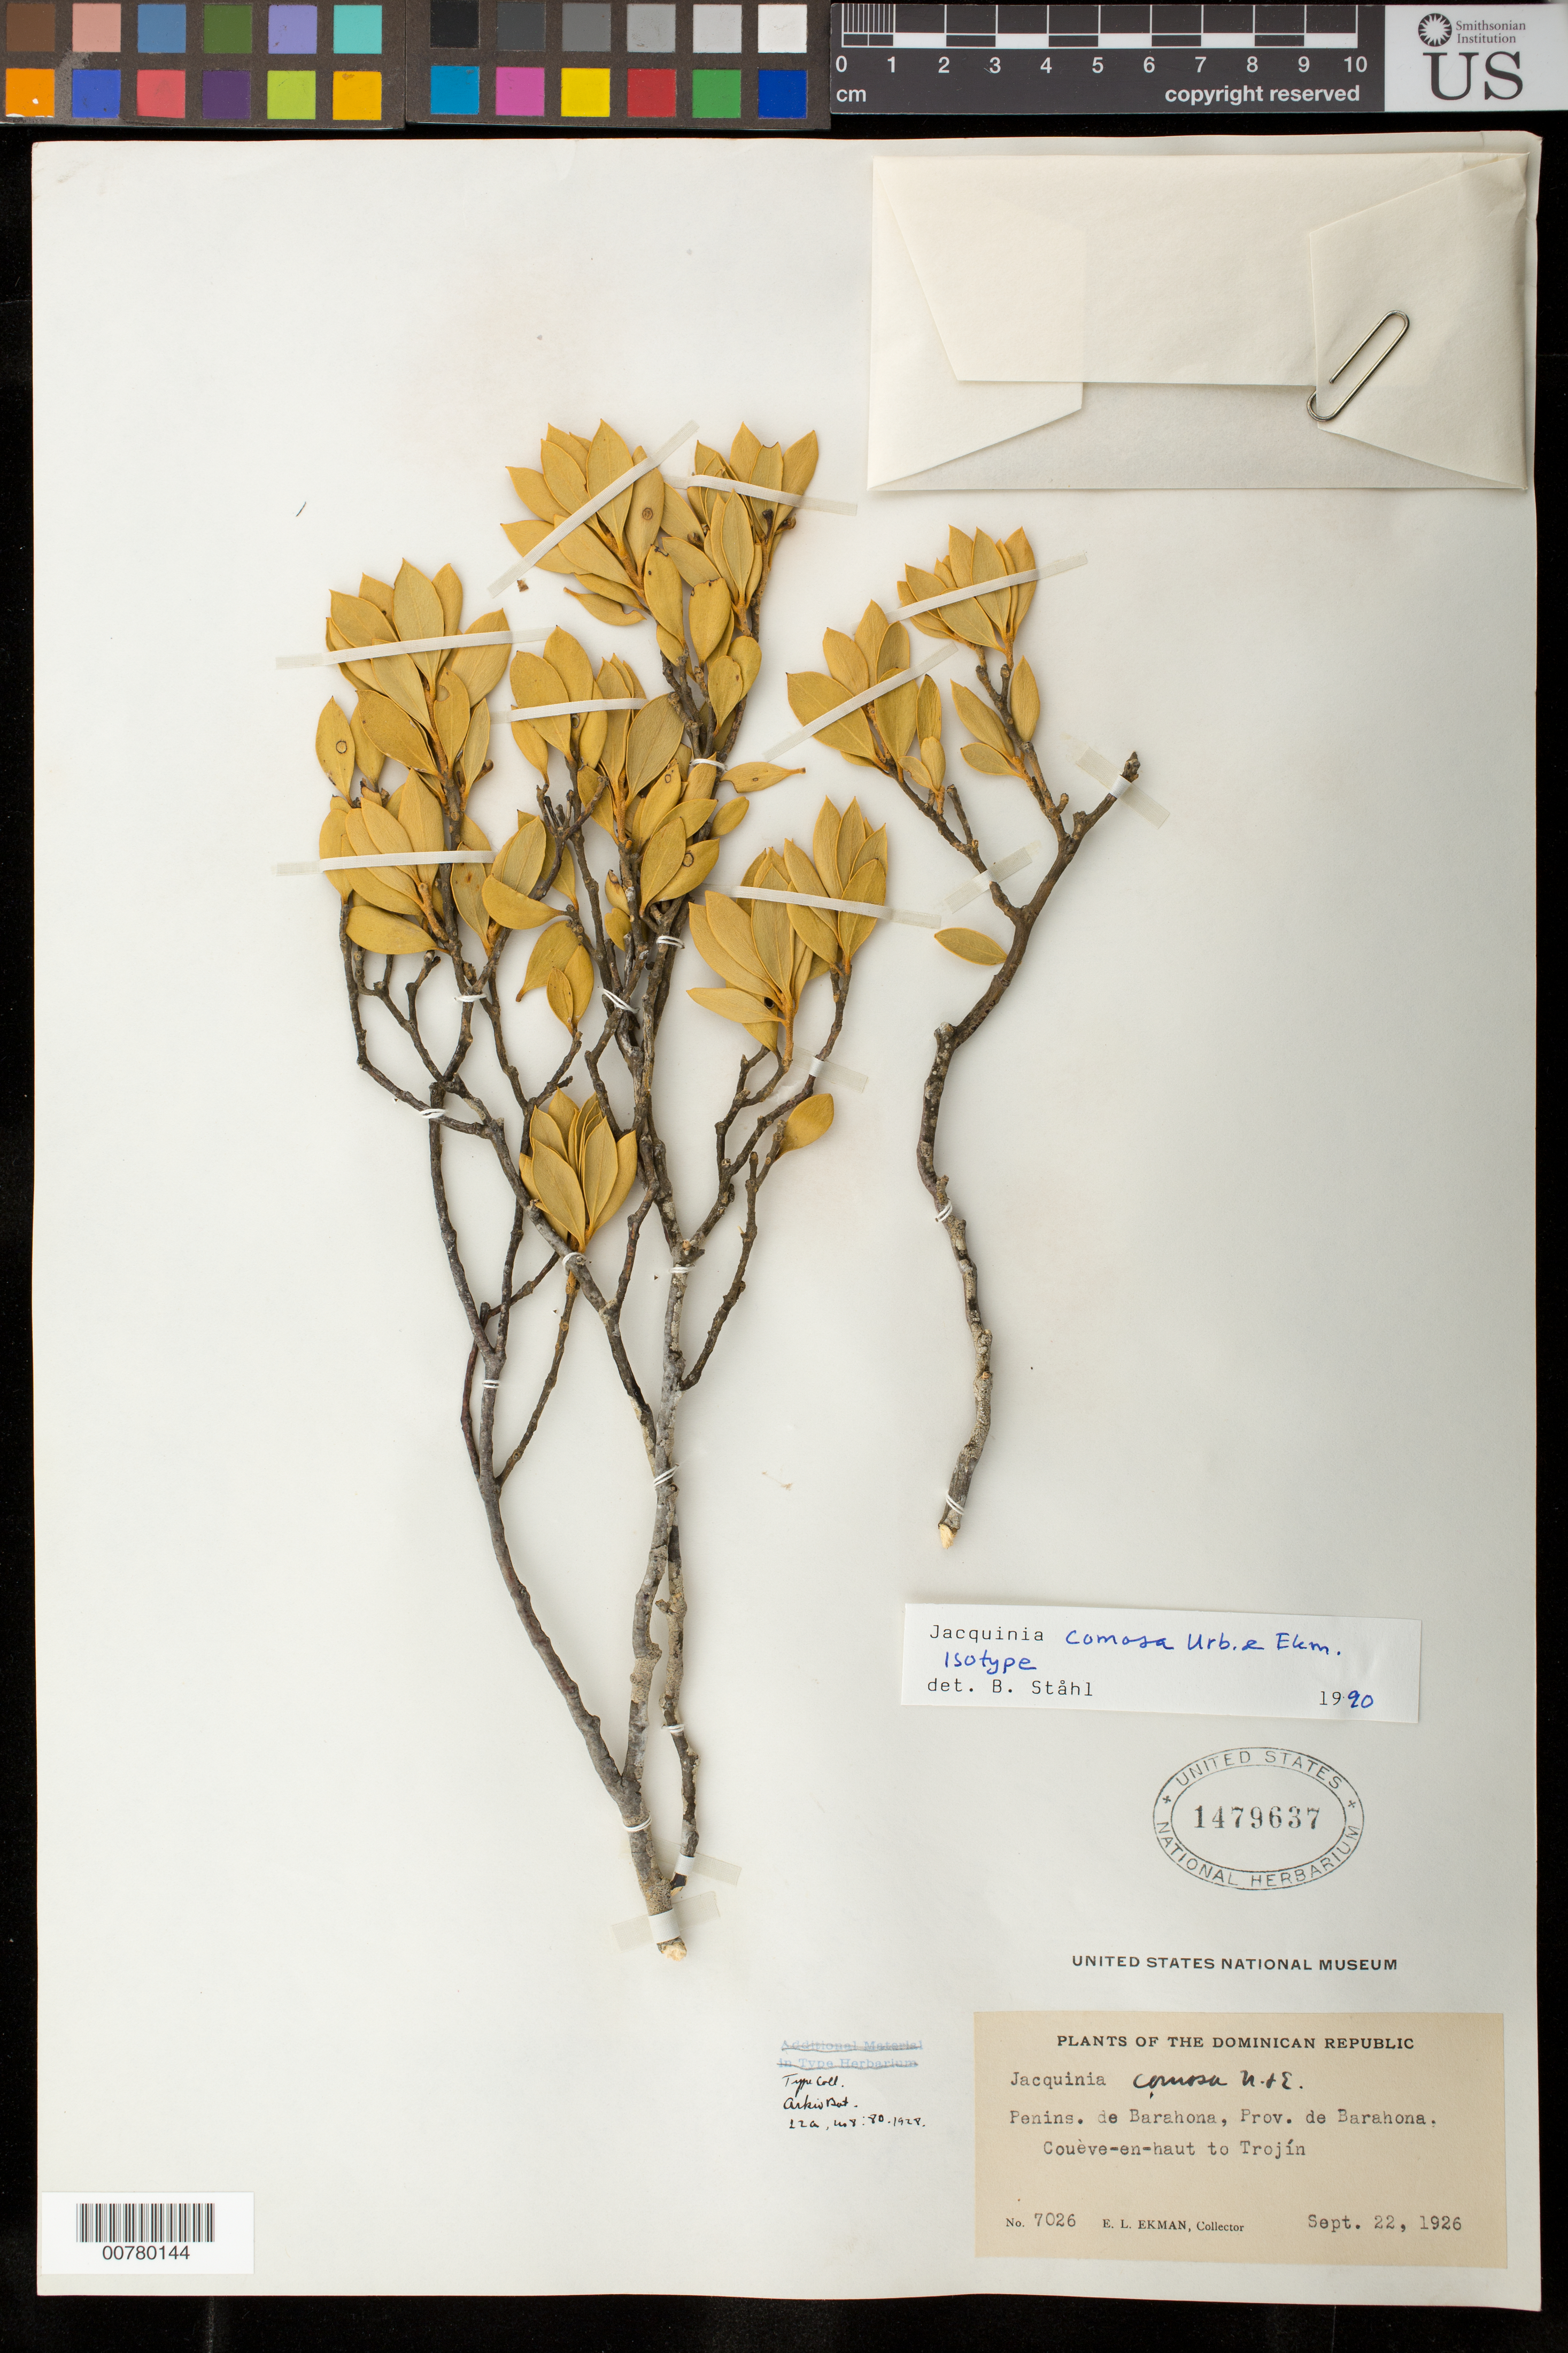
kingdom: Plantae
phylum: Tracheophyta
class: Magnoliopsida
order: Ericales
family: Primulaceae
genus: Jacquinia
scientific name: Jacquinia comosa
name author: Urb. & Ekman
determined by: Ståhl, B.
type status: Isotype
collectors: E. L. Ekman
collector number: H 7026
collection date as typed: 22 Sep 1926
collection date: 1926-09-22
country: Dominican Republic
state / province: Barahona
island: Hispaniola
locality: Peninsula of Barahona, Couève-en-haut to Trojín.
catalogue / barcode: US 1479637